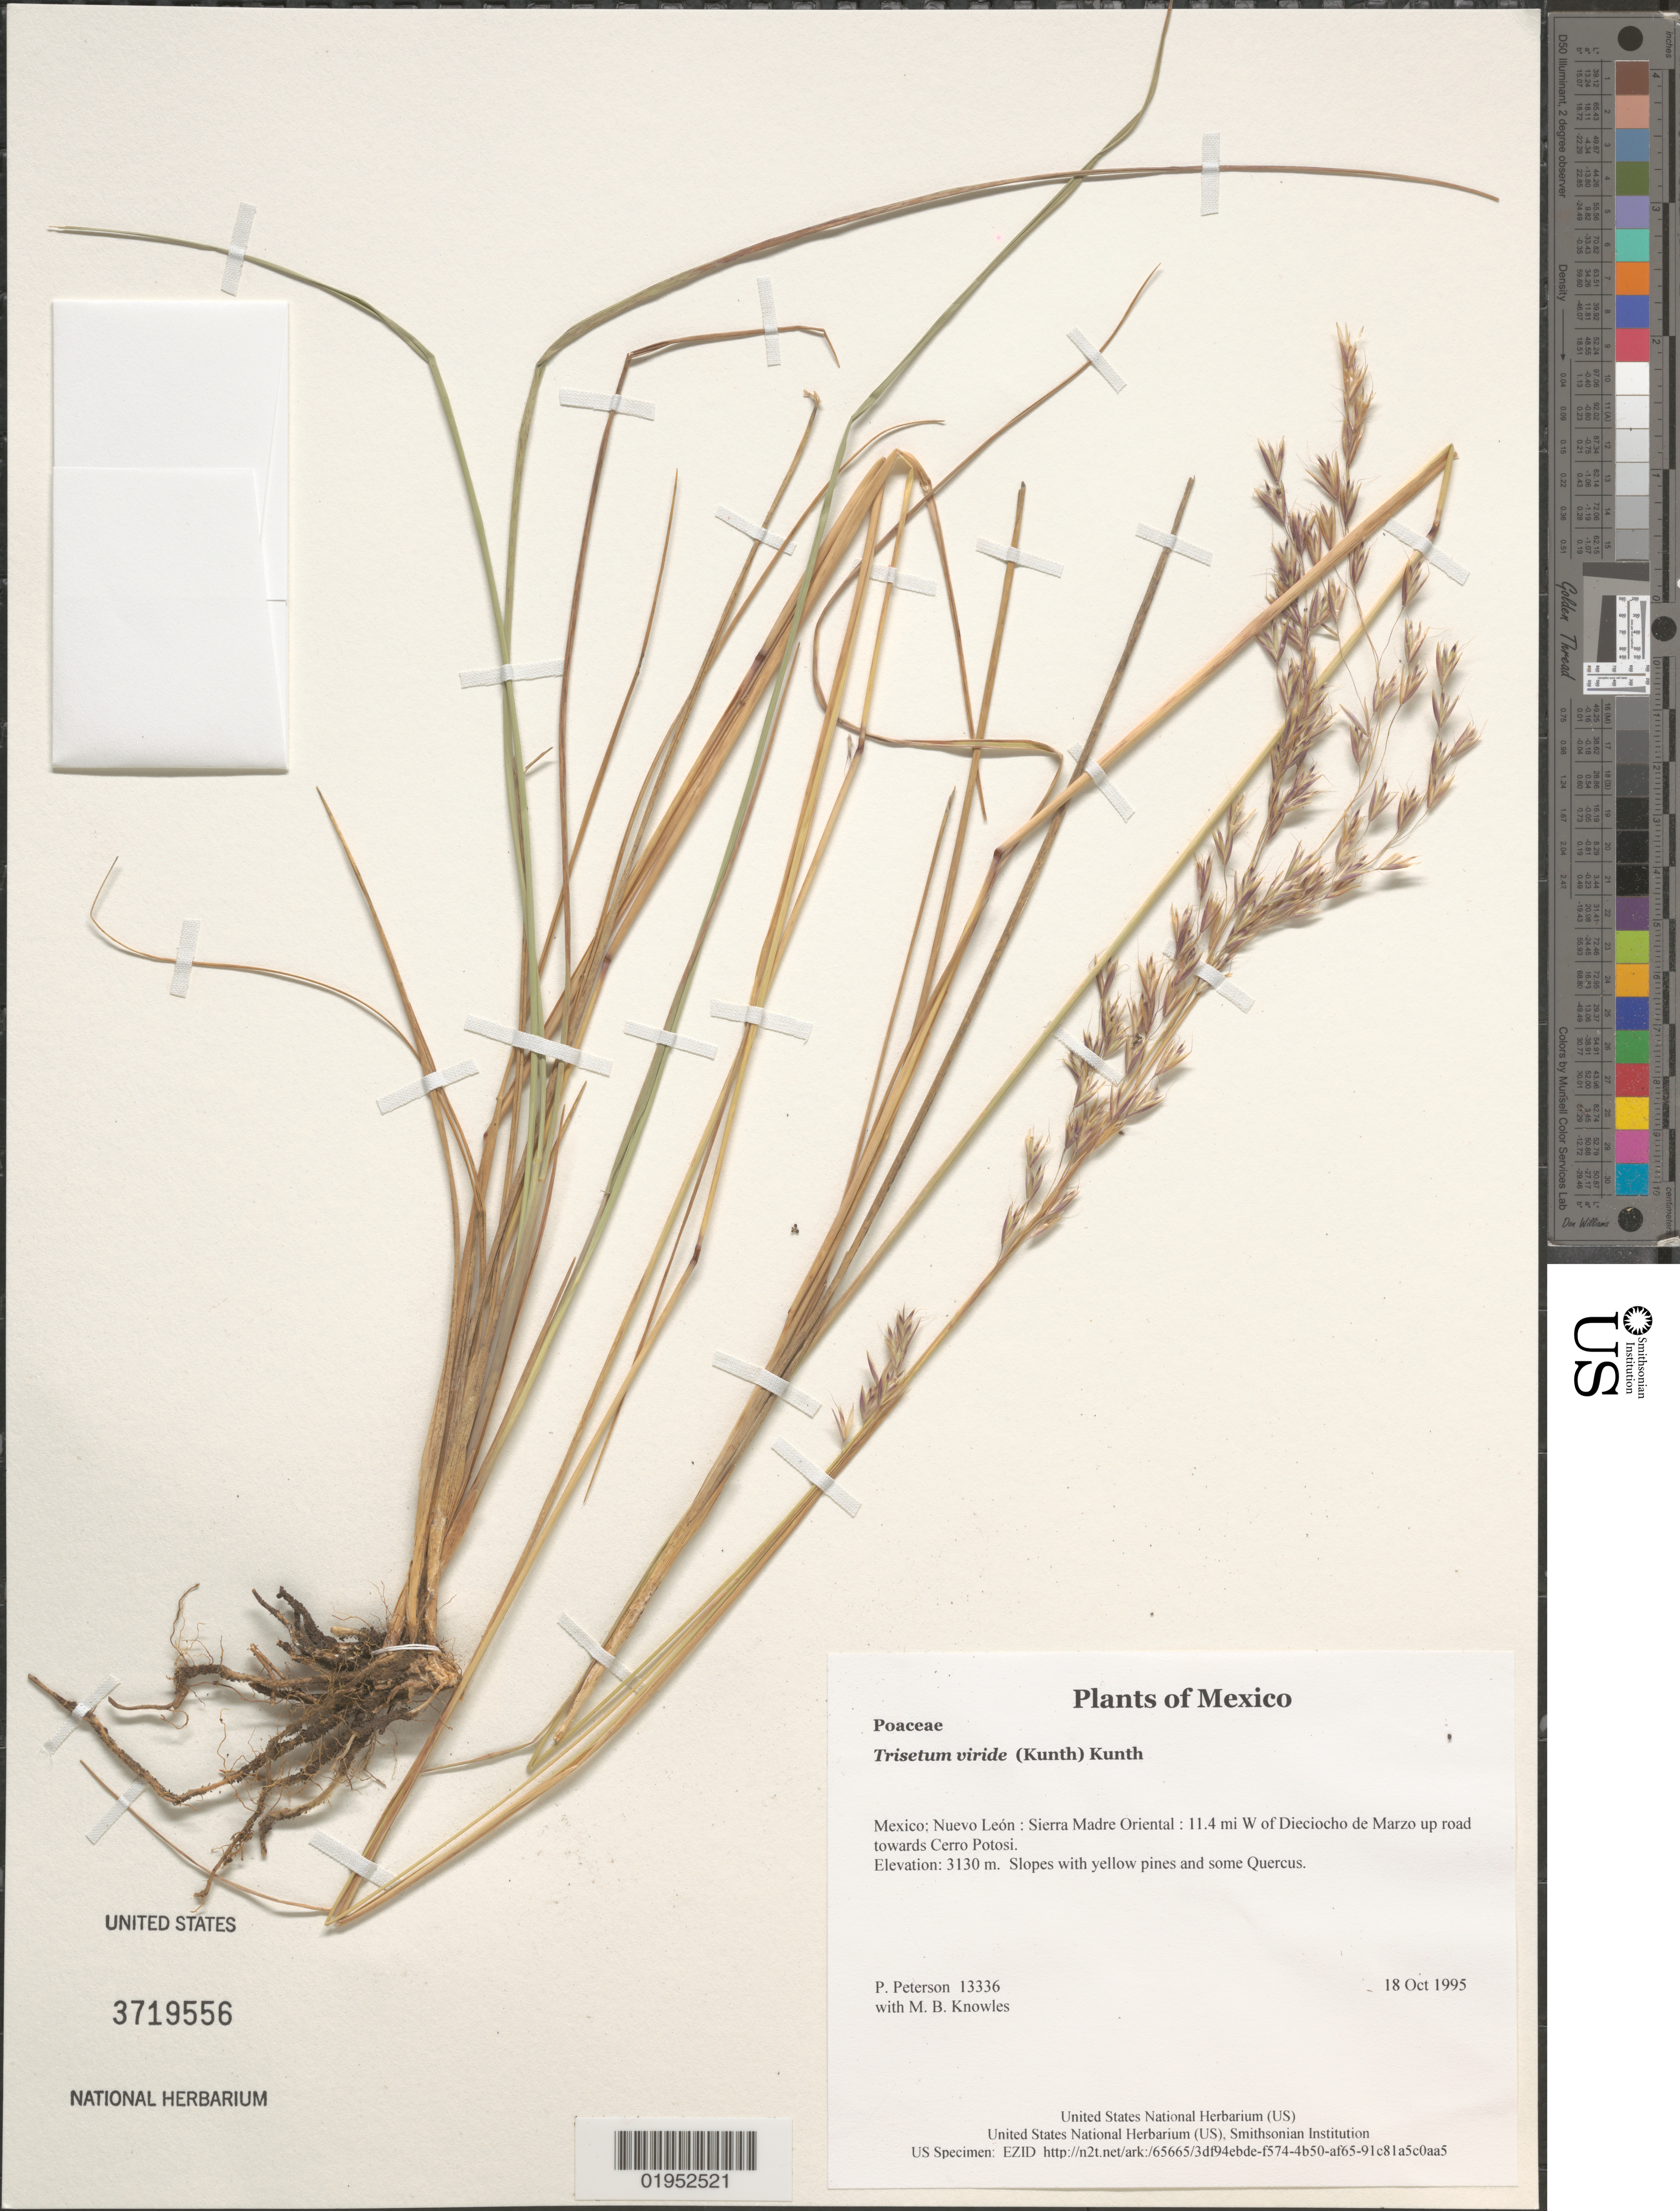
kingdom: Plantae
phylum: Tracheophyta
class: Liliopsida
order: Poales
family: Poaceae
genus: Trisetum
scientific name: Trisetum viride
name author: (Kunth) Kunth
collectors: P. M. Peterson & M. B. Knowles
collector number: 13336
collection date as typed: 18 Oct 1995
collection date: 1995-10-18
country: Mexico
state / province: Nuevo León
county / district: Sierra Madre Oriental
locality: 11.4 mi W of Dieciocho de Marzo up road towards Cerro Potosi.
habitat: Slopes with yellow pines and some Quercus.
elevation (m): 3130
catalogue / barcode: US 3719556